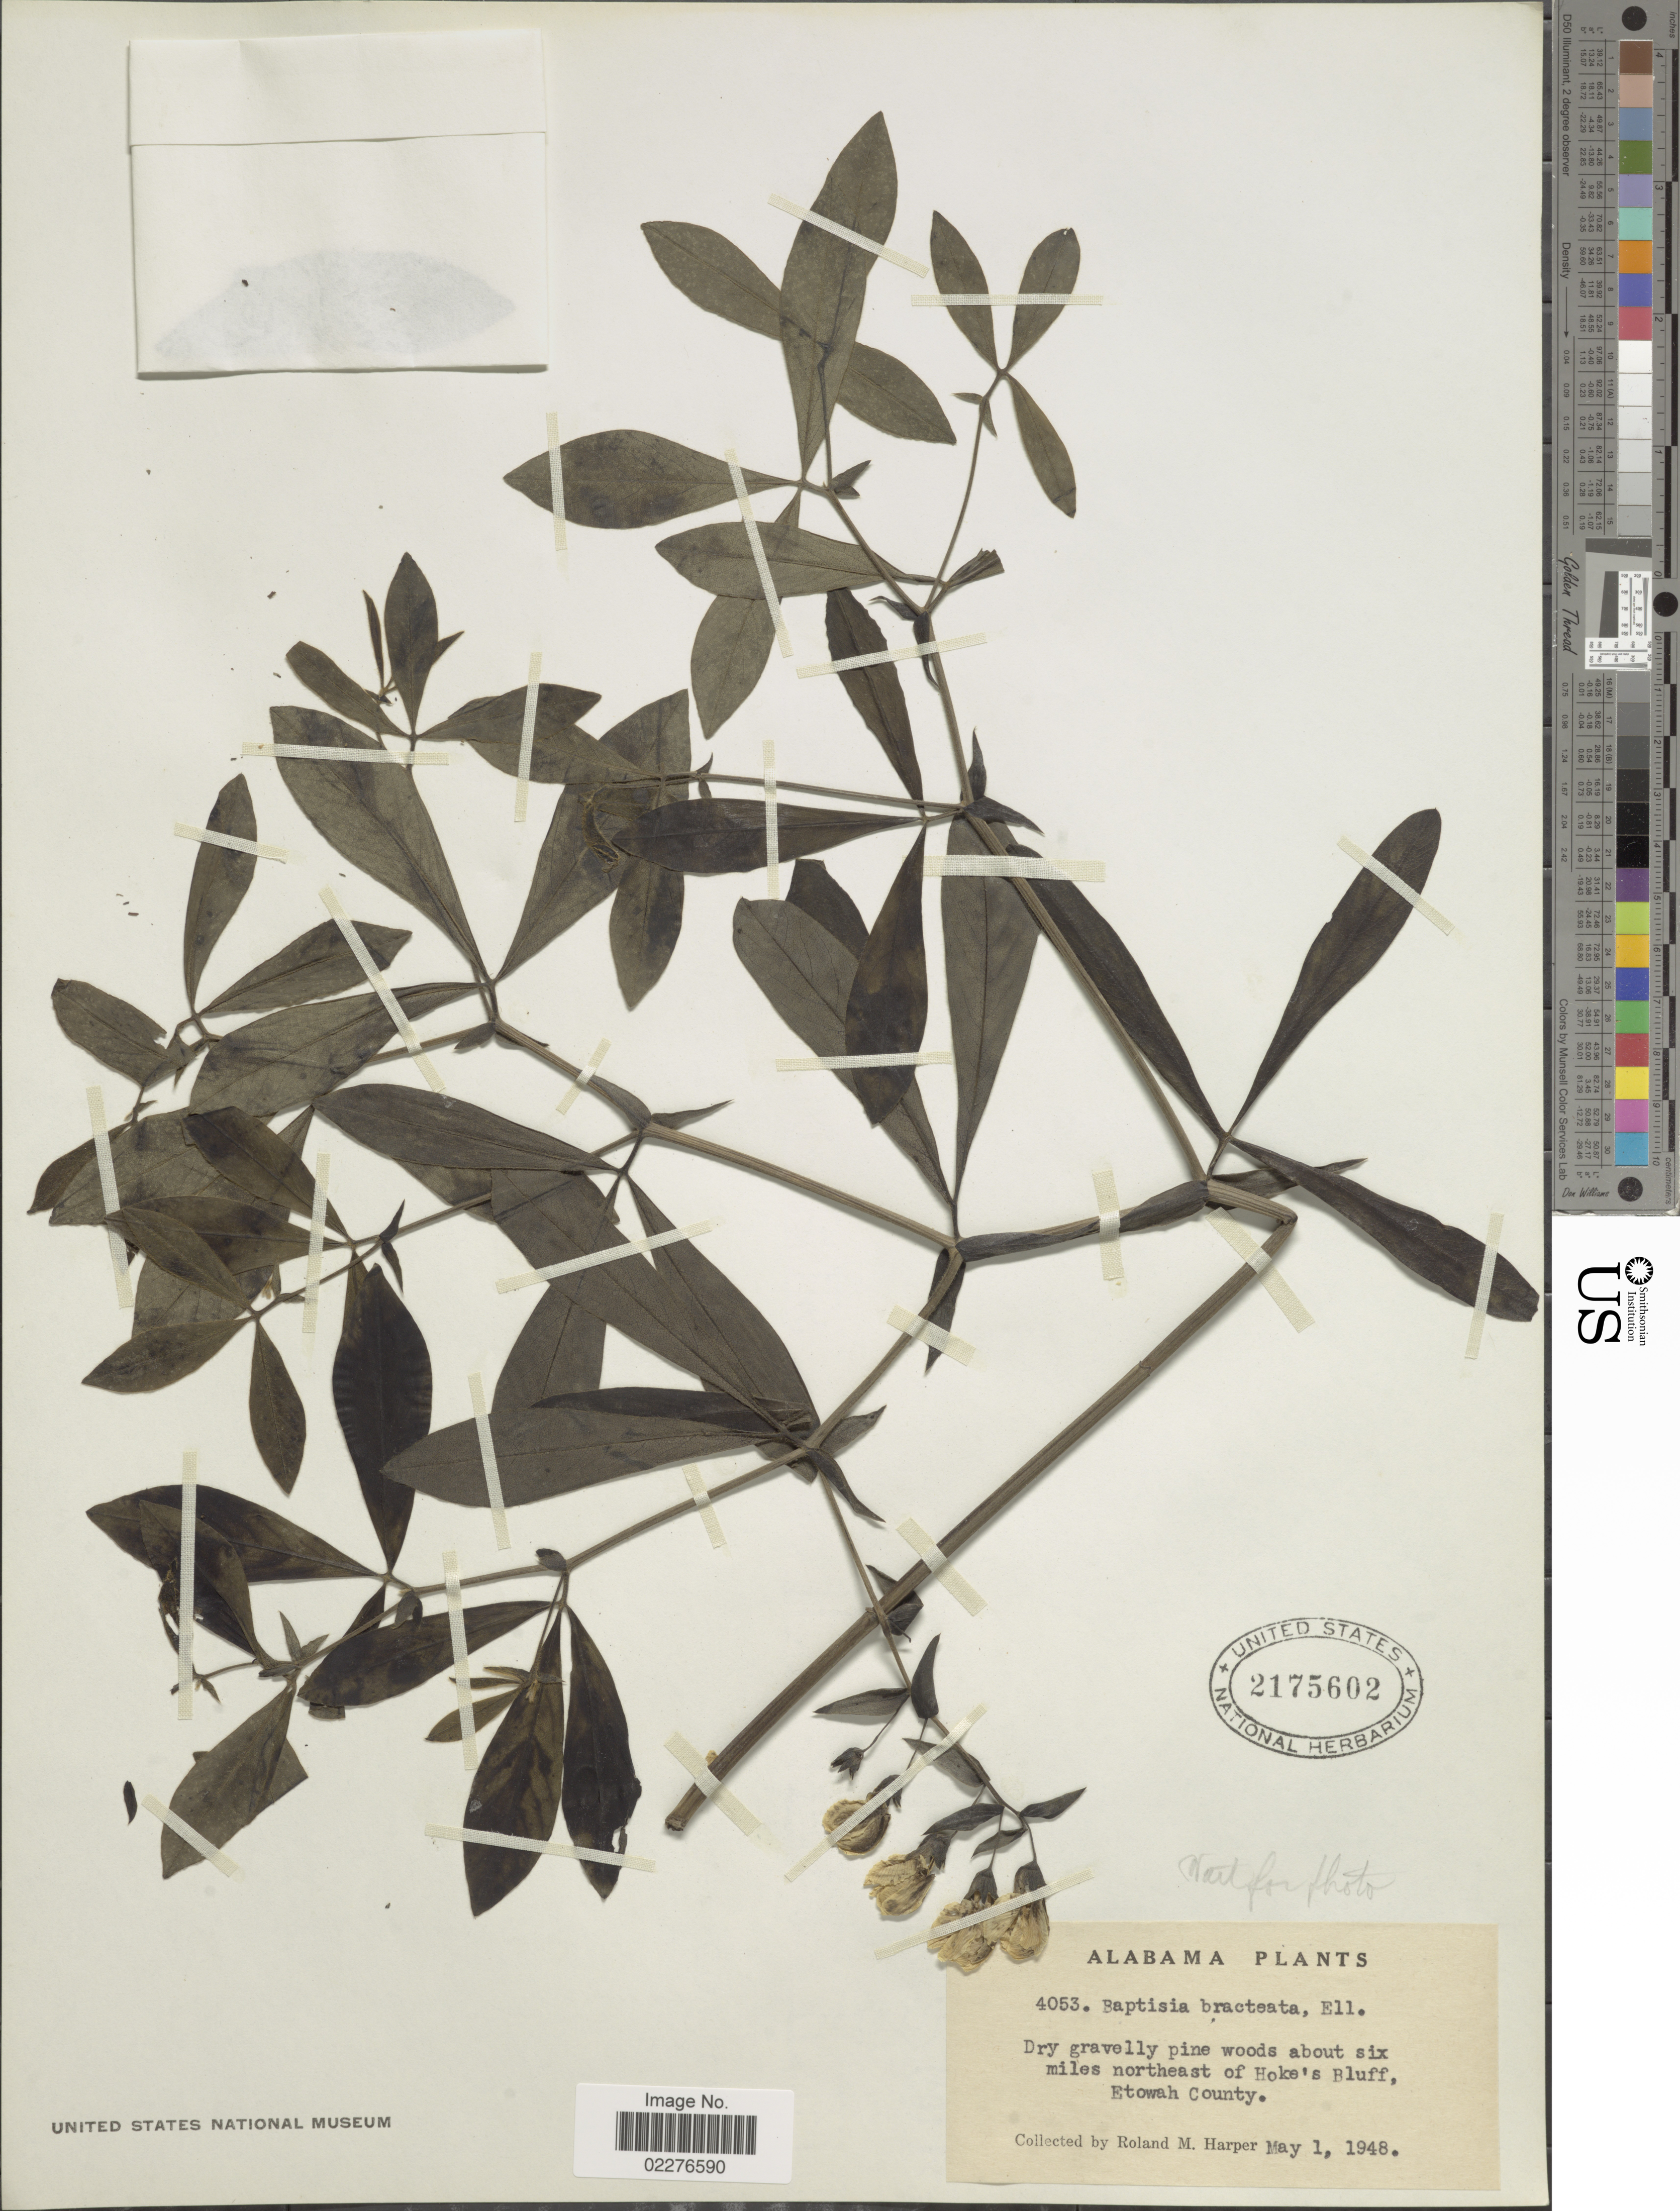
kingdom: Plantae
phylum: Tracheophyta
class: Magnoliopsida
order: Fabales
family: Fabaceae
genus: Baptisia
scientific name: Baptisia bracteata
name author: Muhl. ex Elliot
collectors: R. M. Harper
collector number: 4053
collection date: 1948-05-01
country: United States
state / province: Alabama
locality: Dry gravelly pine woods about six miles northeast of Hoké Bluff, Etowah County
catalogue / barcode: US 2175602